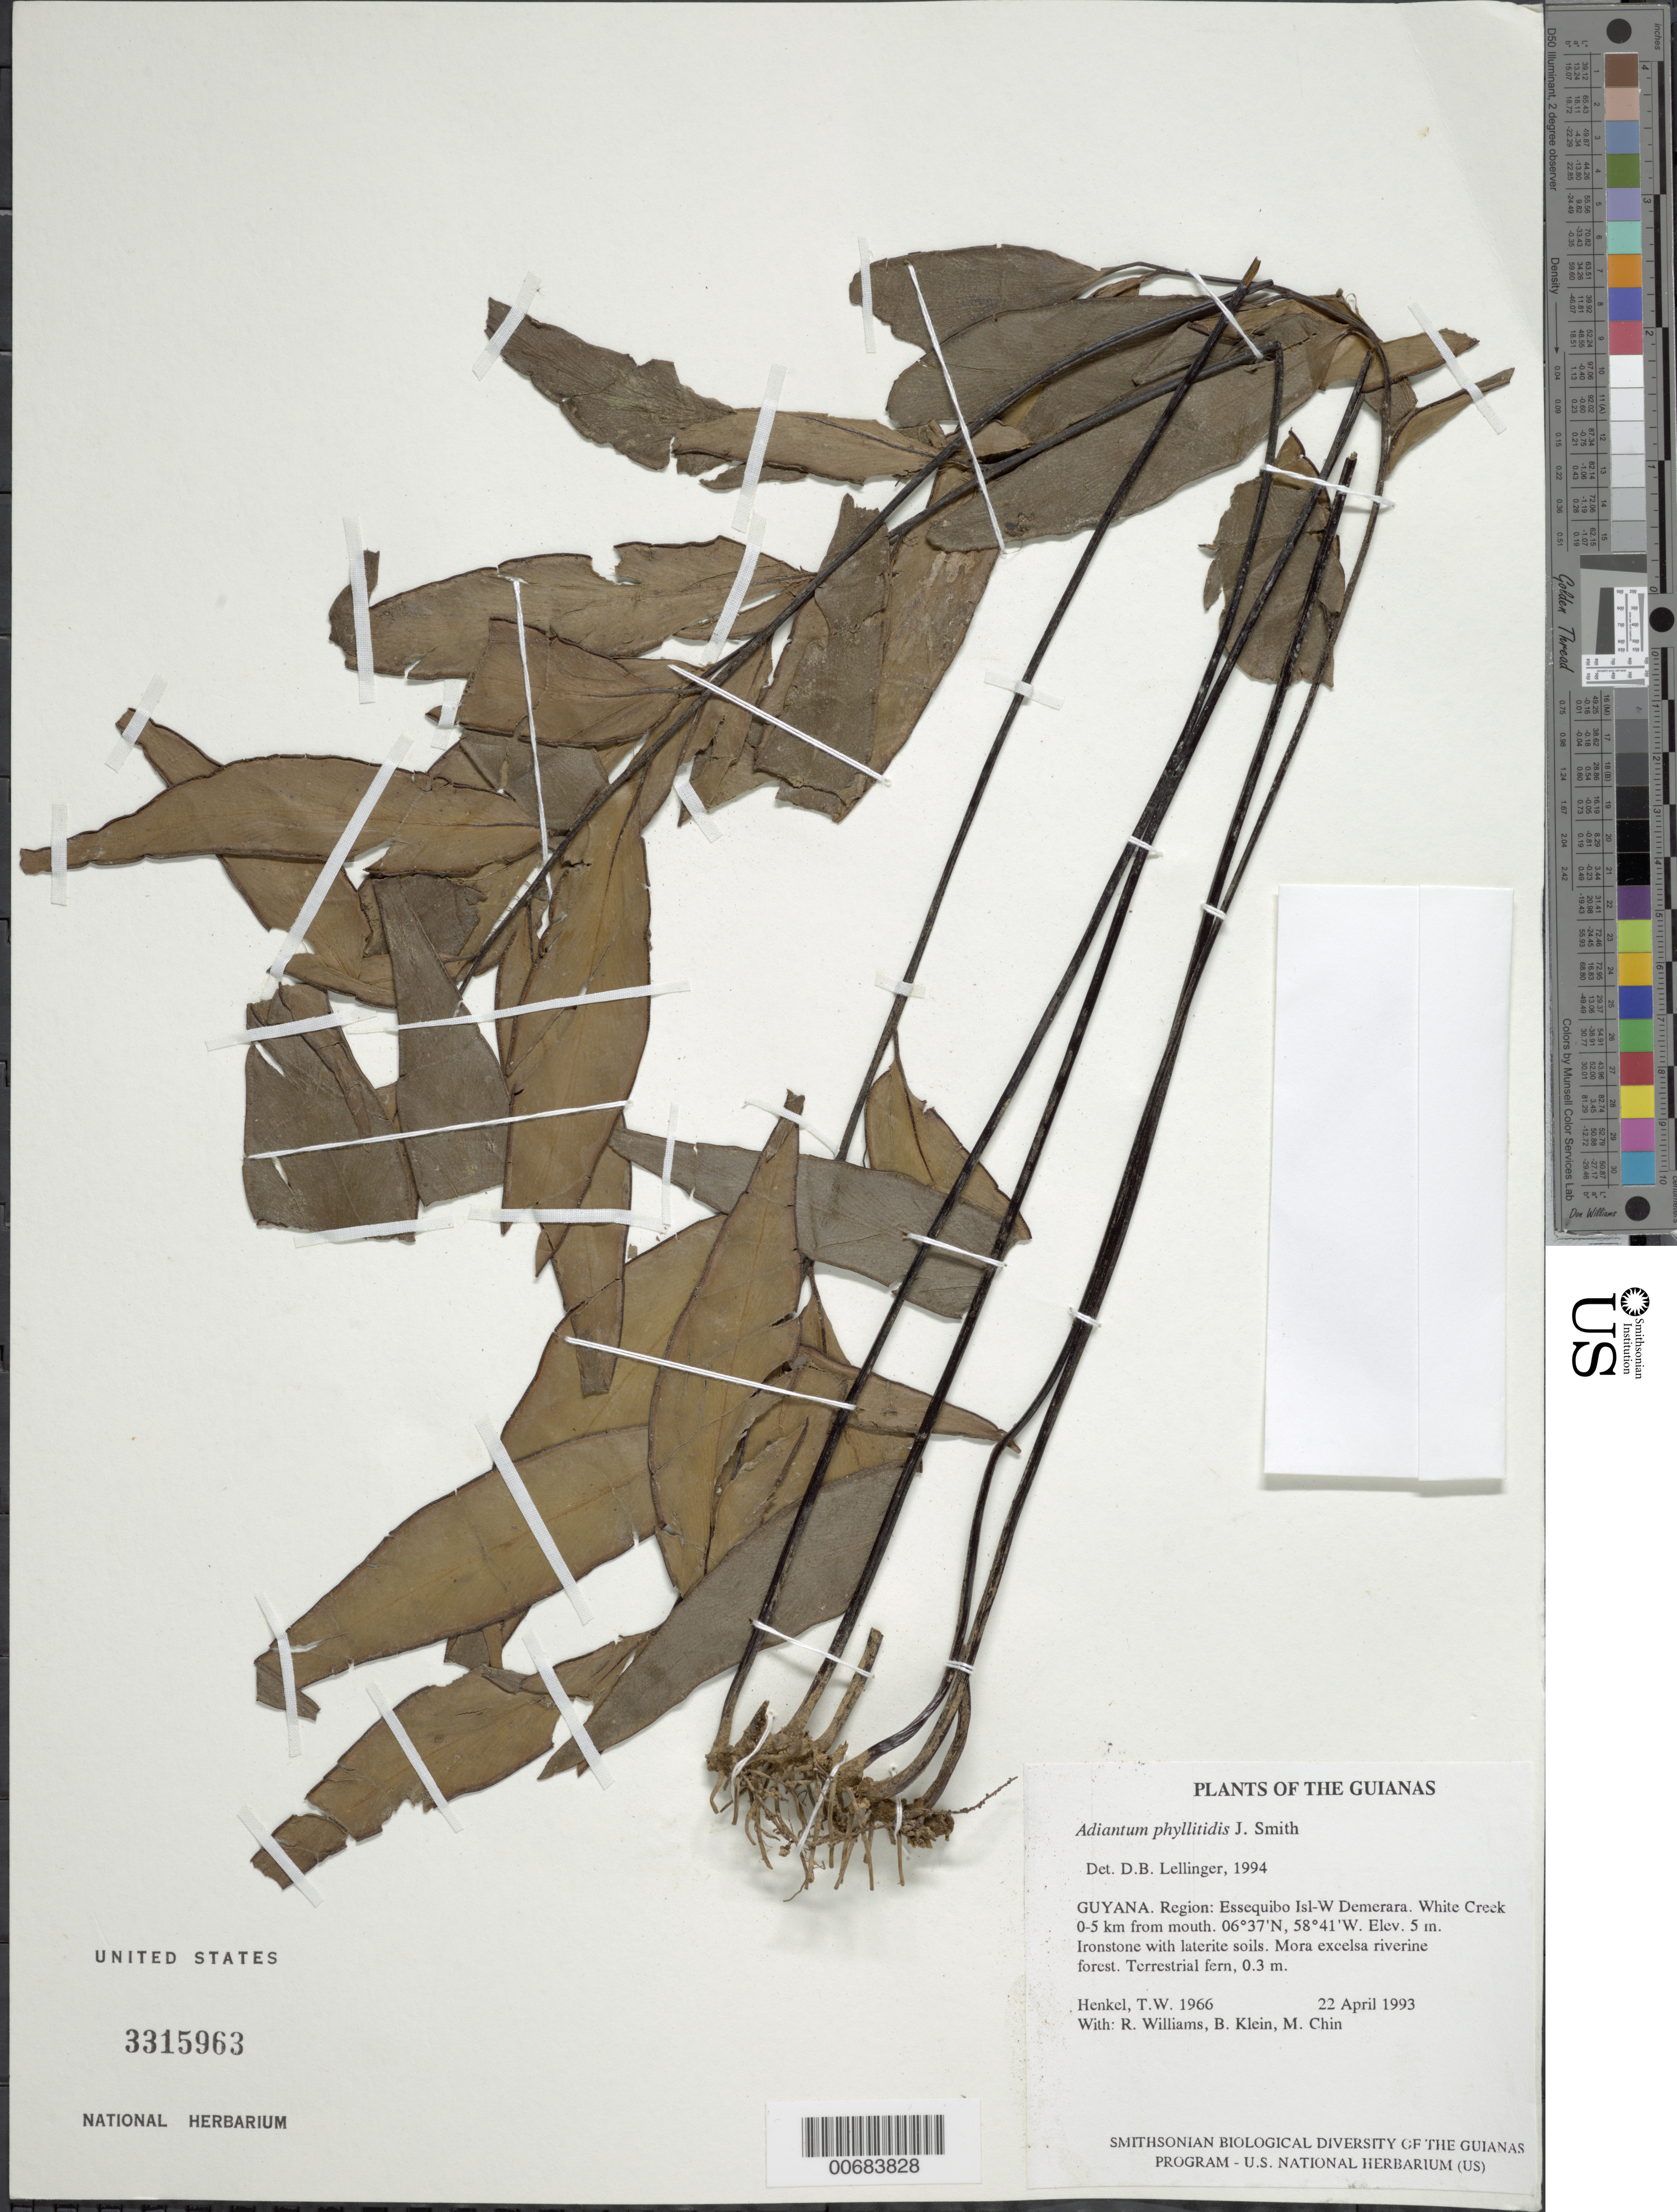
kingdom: Plantae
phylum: Tracheophyta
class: Polypodiopsida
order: Polypodiales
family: Pteridaceae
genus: Adiantum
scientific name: Adiantum phyllitidis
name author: J. Sm.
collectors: T. Henkel, R. Williams, B. Klein & M. Chin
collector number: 1966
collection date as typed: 22 April 1993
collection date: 1993-04-22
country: Guyana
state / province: Essequibo Isl-W. Demerara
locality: White Creek 0-5 km from mouth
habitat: Ironstone with laterite soils. Mora excelsa riverine forest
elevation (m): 5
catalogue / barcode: US 3315963